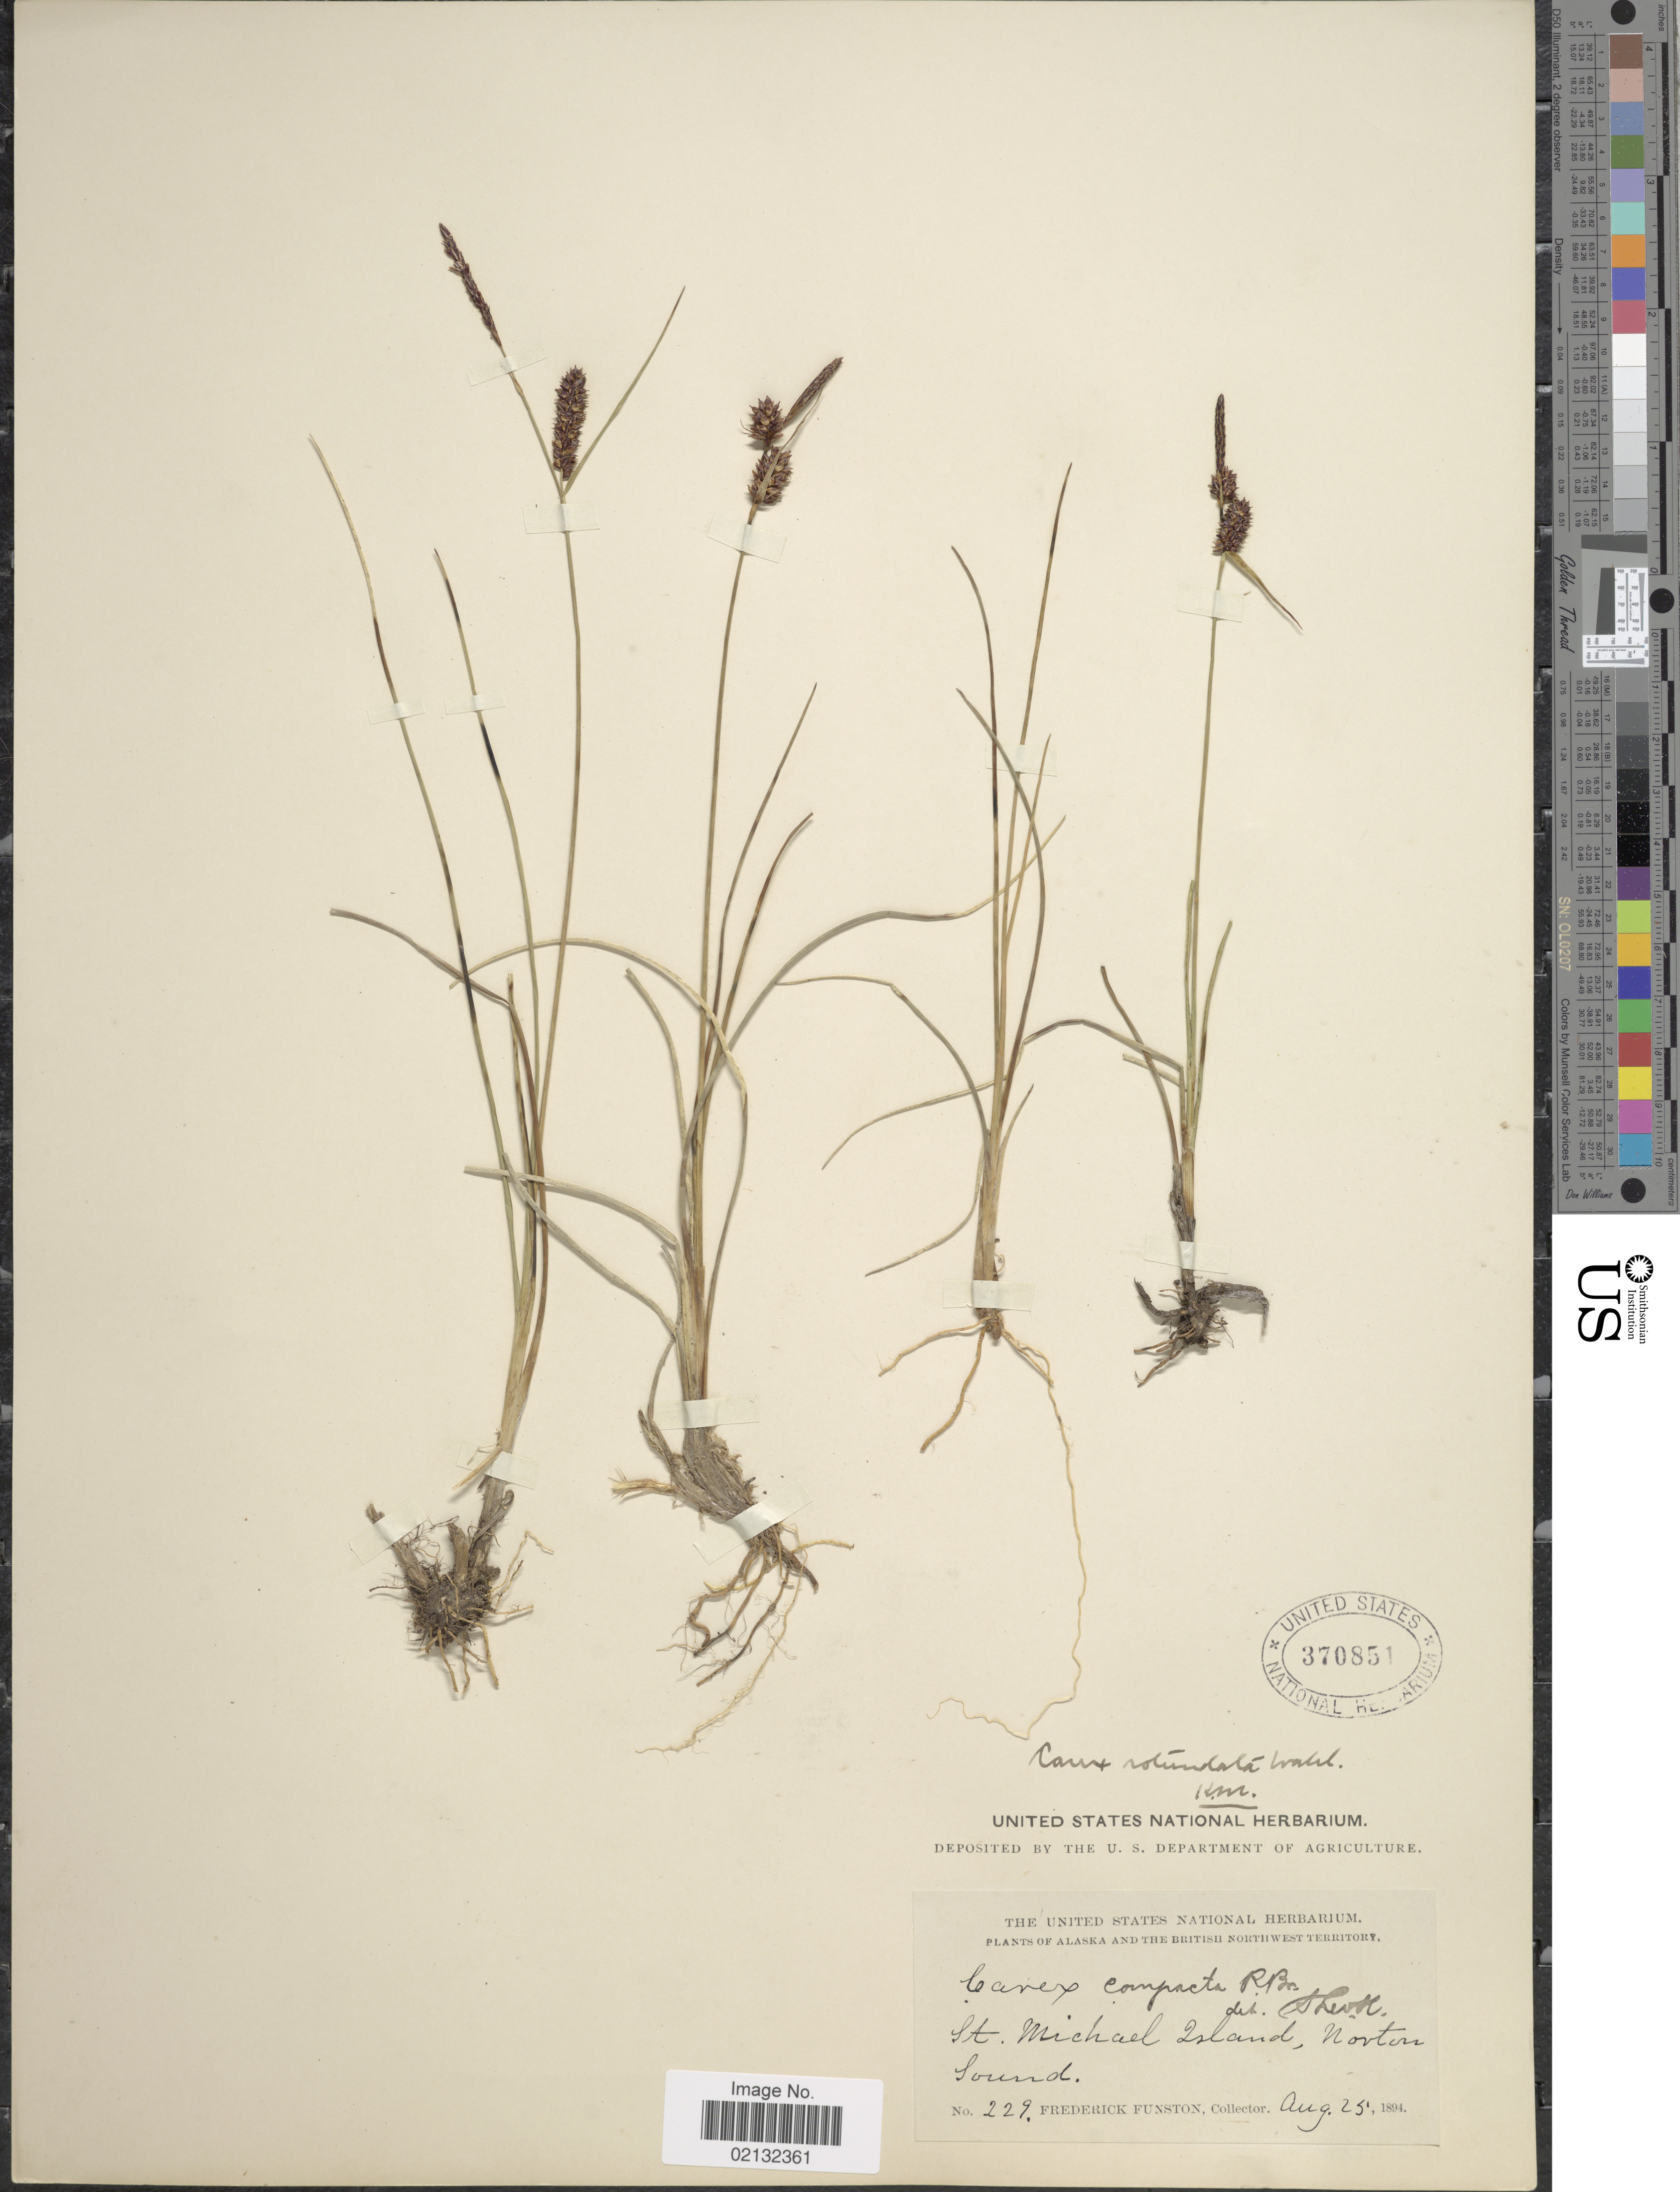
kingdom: Plantae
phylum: Tracheophyta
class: Liliopsida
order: Poales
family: Cyperaceae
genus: Carex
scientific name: Carex rostrata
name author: Stokes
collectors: F. Funston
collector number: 229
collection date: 1894-08-25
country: United States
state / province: Alaska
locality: British Northwest Territory, St. Michael Island, Norton Sound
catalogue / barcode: US 370851